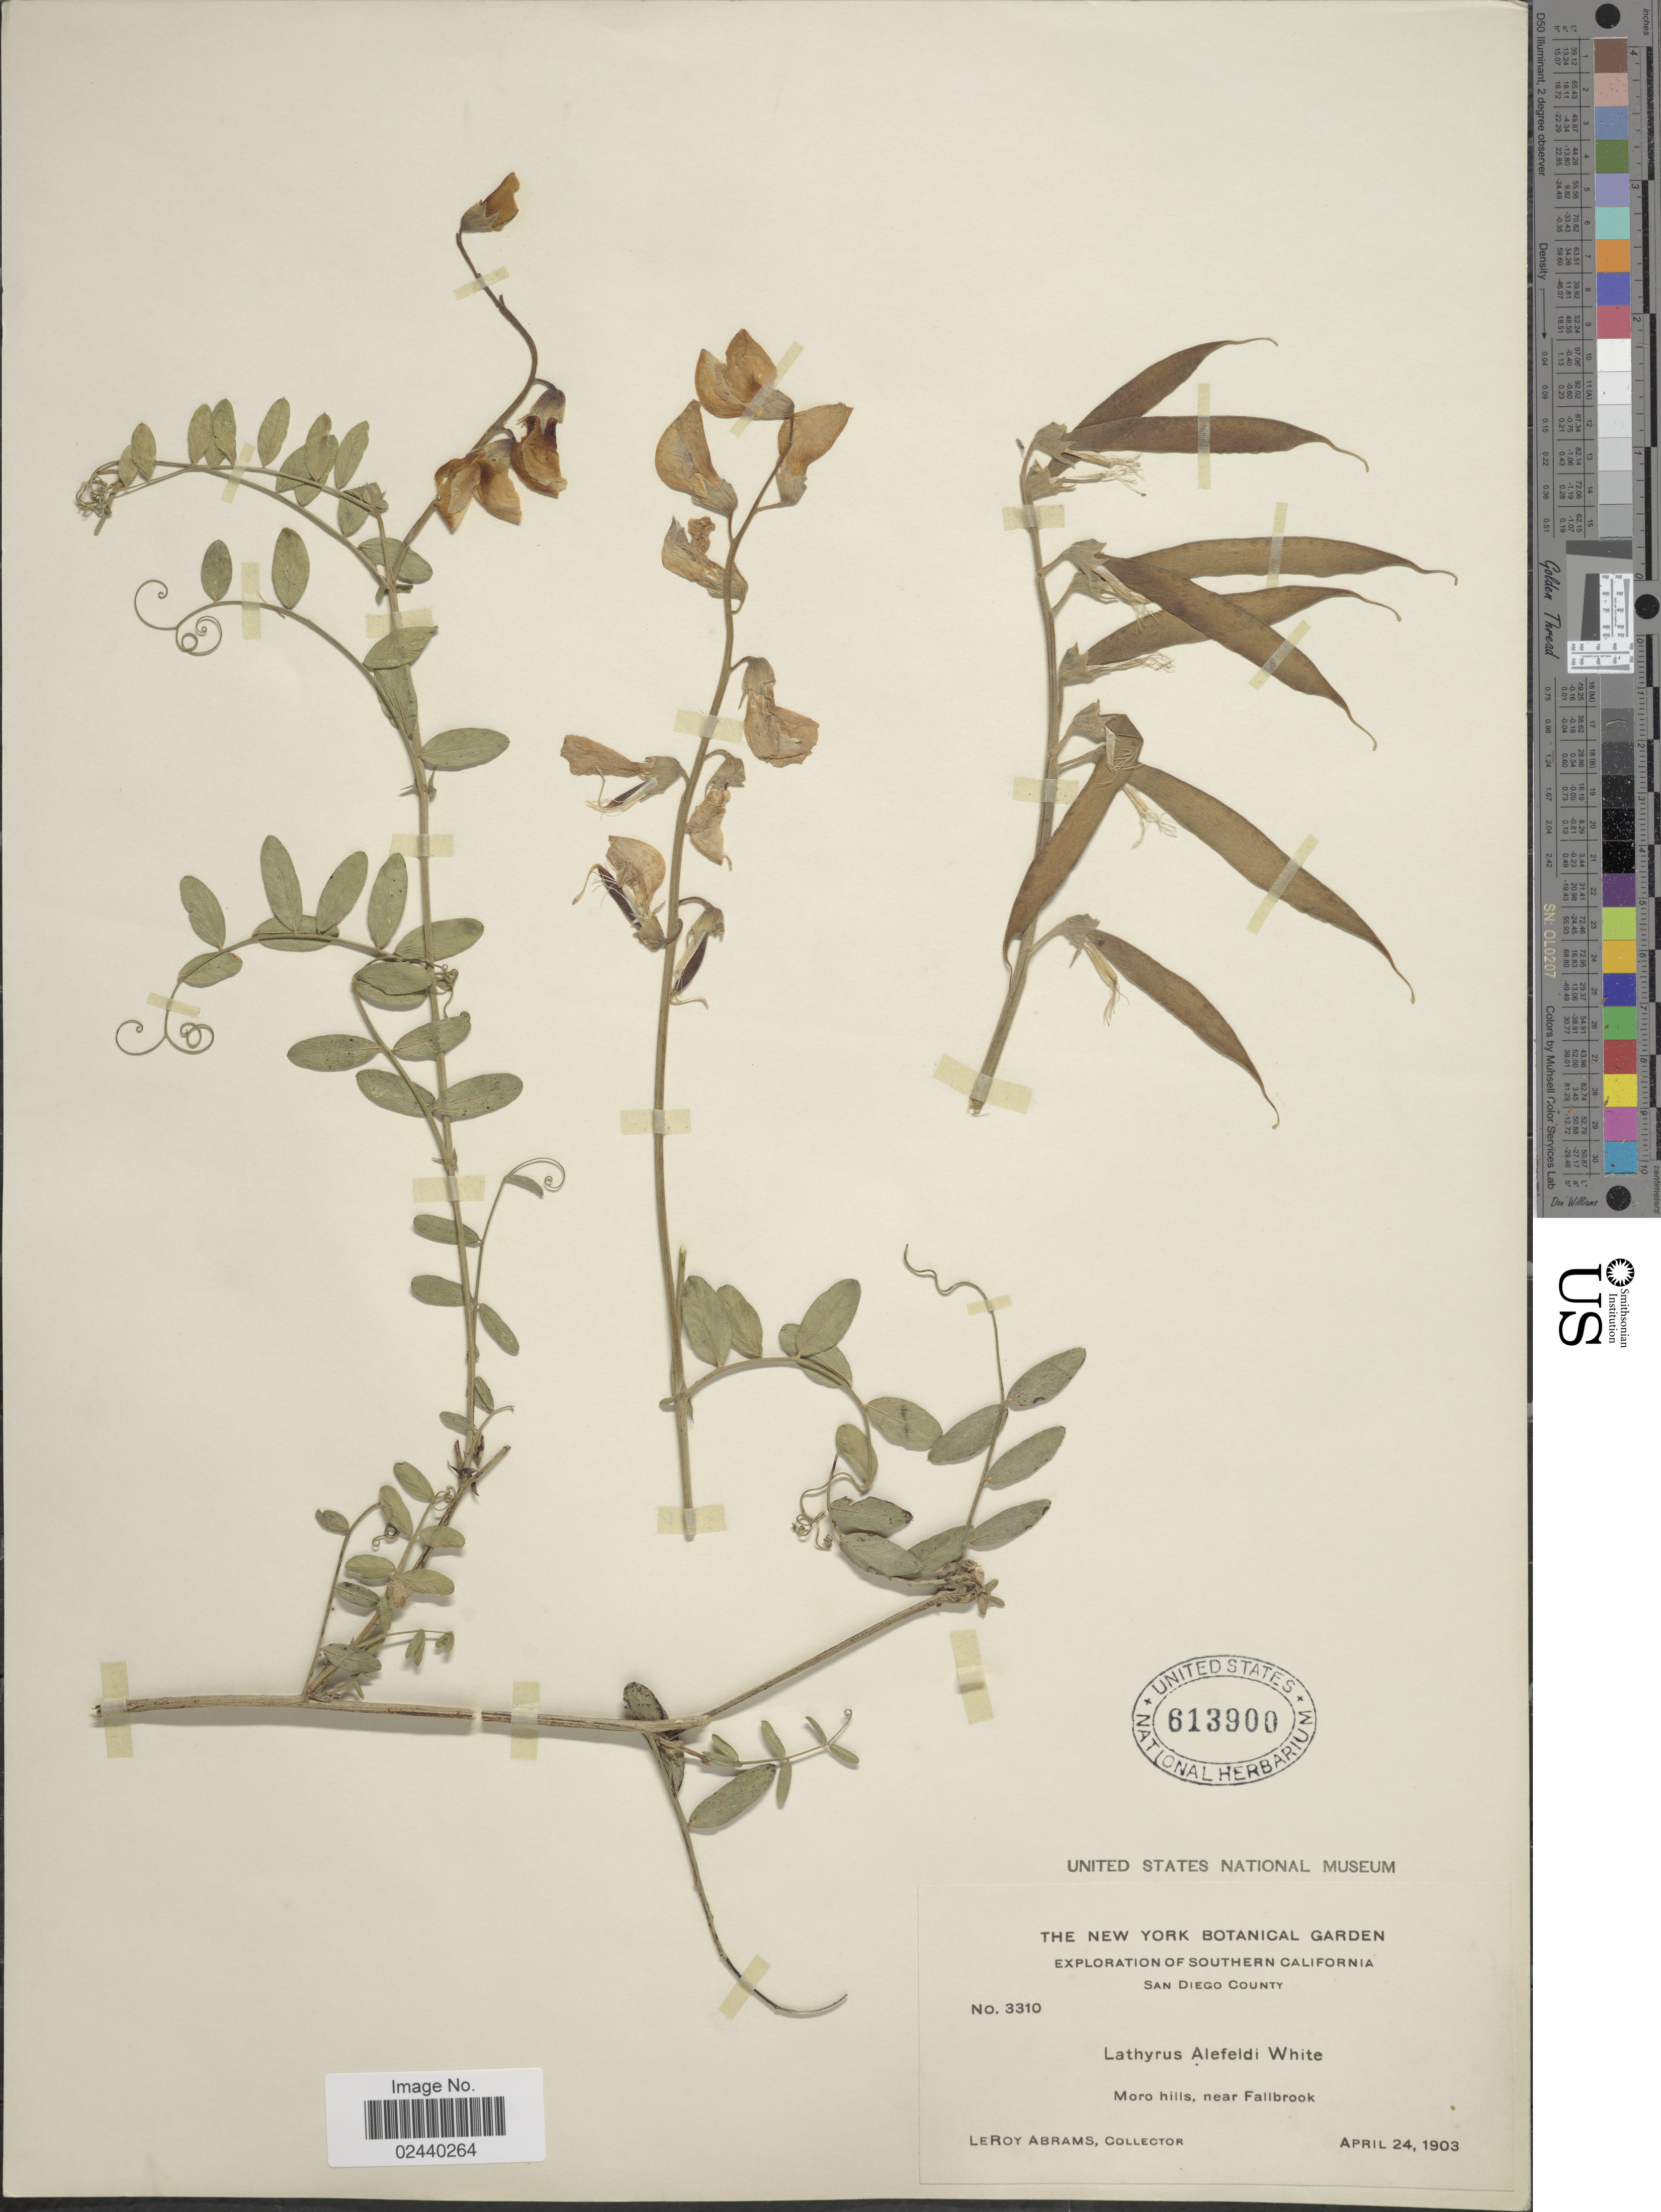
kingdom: Plantae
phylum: Tracheophyta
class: Magnoliopsida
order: Fabales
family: Fabaceae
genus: Lathyrus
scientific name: Lathyrus alefeldii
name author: T.G. White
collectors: L. Abrams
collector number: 3310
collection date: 1903-04-24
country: United States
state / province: California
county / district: San Diego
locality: Southern California, San Diego County, Moro hills, near Fallbrook.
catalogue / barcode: US 613900